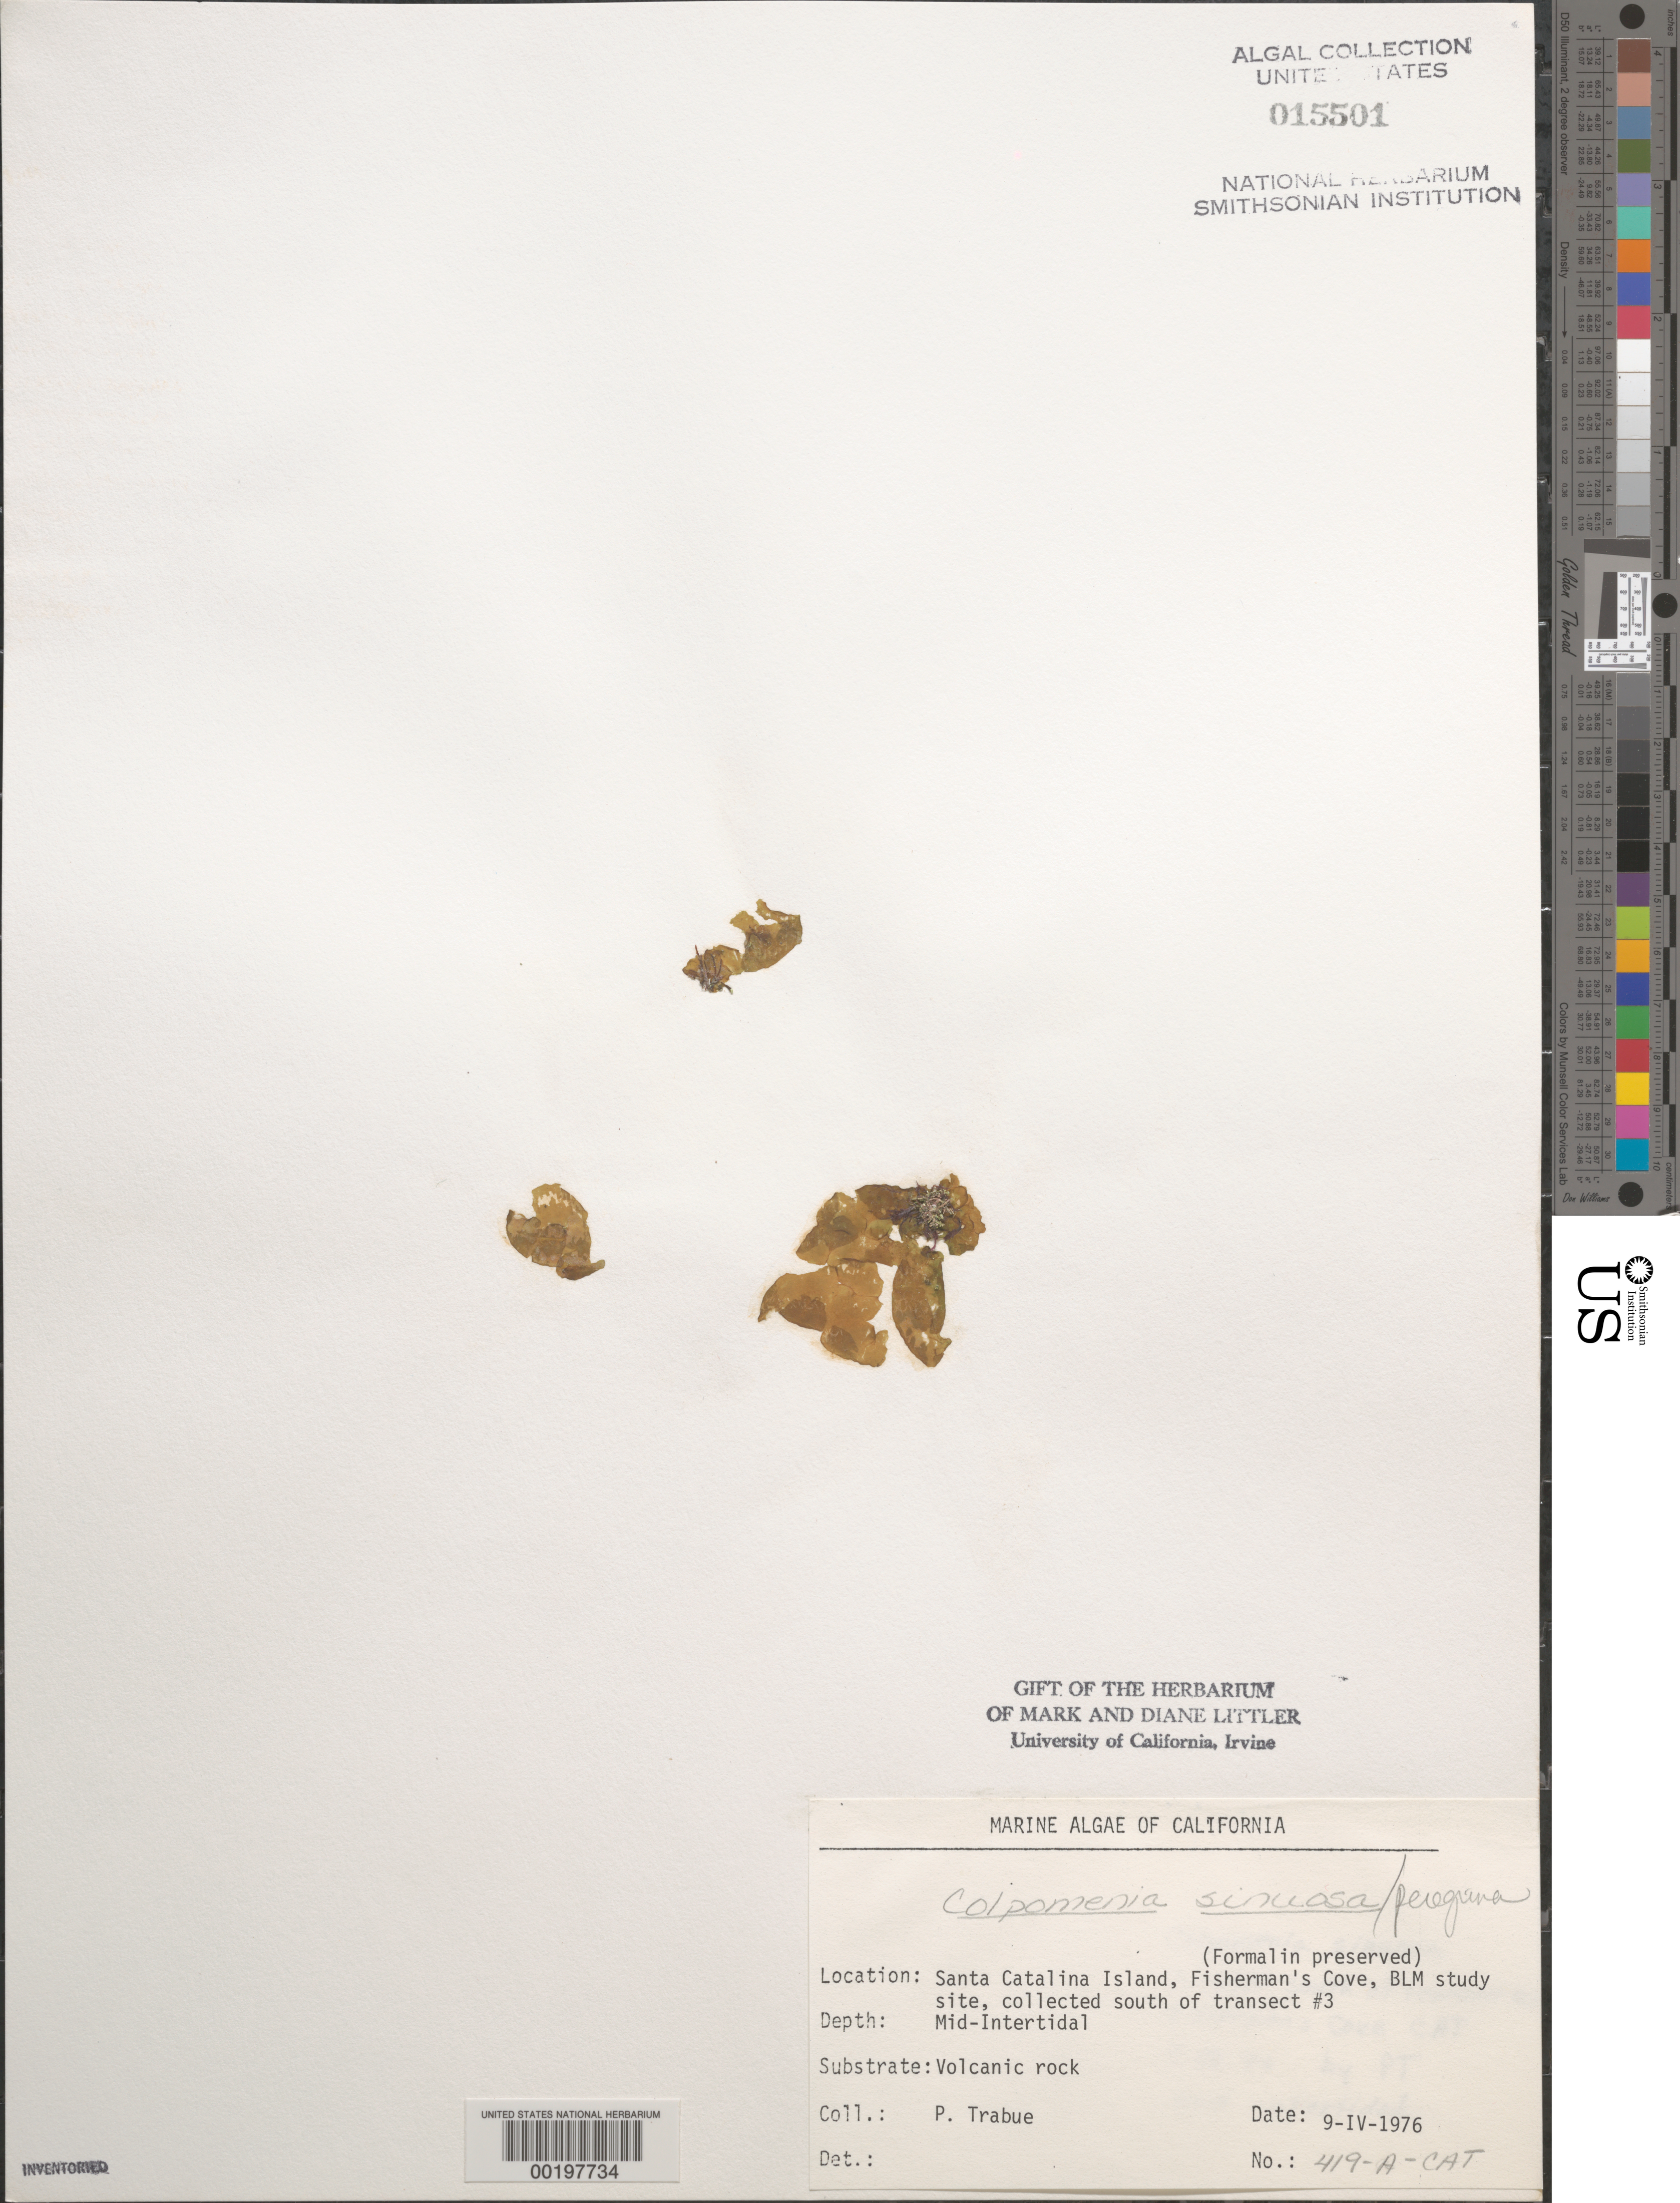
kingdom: Chromista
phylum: Ochrophyta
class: Phaeophyceae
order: Scytosiphonales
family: Scytosiphonaceae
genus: Colpomenia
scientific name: Colpomenia sinuosa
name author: (K. Mert. ex Roth) Derbes & Solier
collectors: P. J. Trabue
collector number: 419a-cat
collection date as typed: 09 Apr 1976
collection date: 1976-04-09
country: United States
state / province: California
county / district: Los Angeles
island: Santa Catalina Island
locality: Fisherman Cove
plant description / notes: BLM-SOCALBIGHT Rocky Intertidal Survey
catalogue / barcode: US 15501